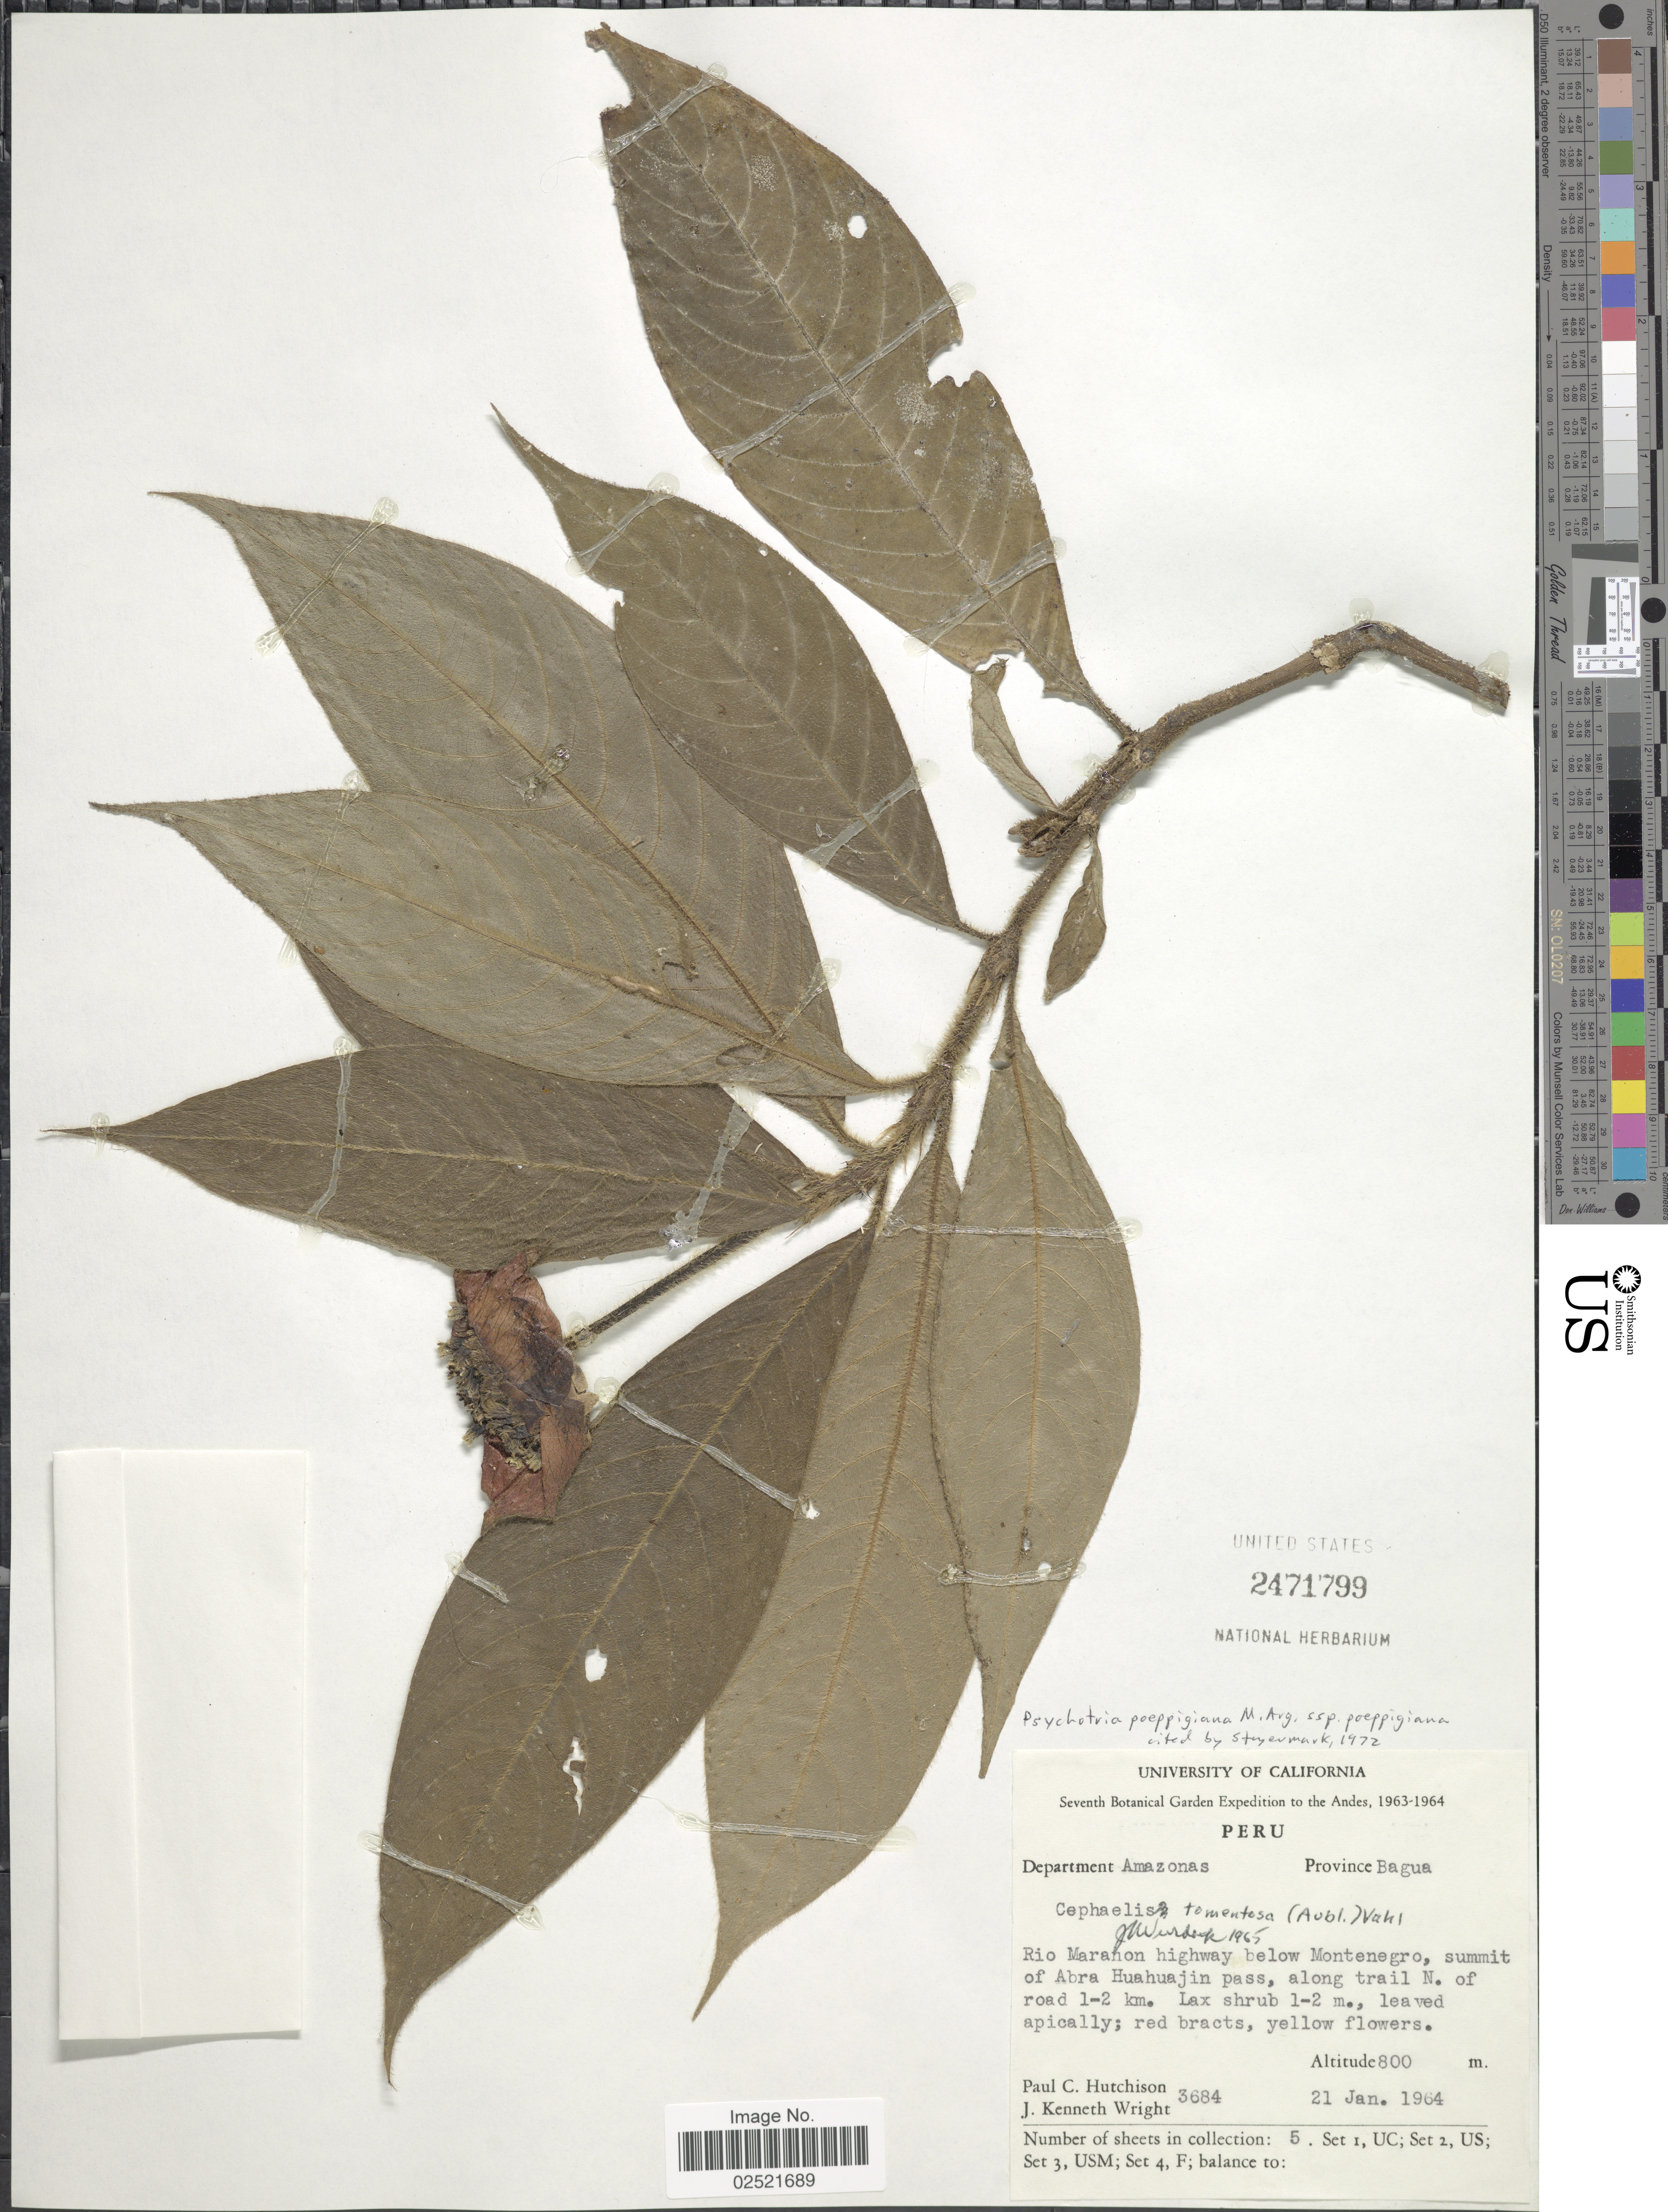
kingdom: Plantae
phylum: Tracheophyta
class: Magnoliopsida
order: Gentianales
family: Rubiaceae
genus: Psychotria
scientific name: Psychotria poeppigiana subsp. poeppigiana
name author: Müll. Arg.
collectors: P. C. Hutchison & J. K. Wright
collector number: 3684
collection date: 1964-01-21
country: Peru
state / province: Amazonas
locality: Andes, Province Bagua, Rio Maranon highway below Montenegro, summit of Abra Huahuajin pass, along trail N of road 1-2 km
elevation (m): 800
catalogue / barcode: US 2471799